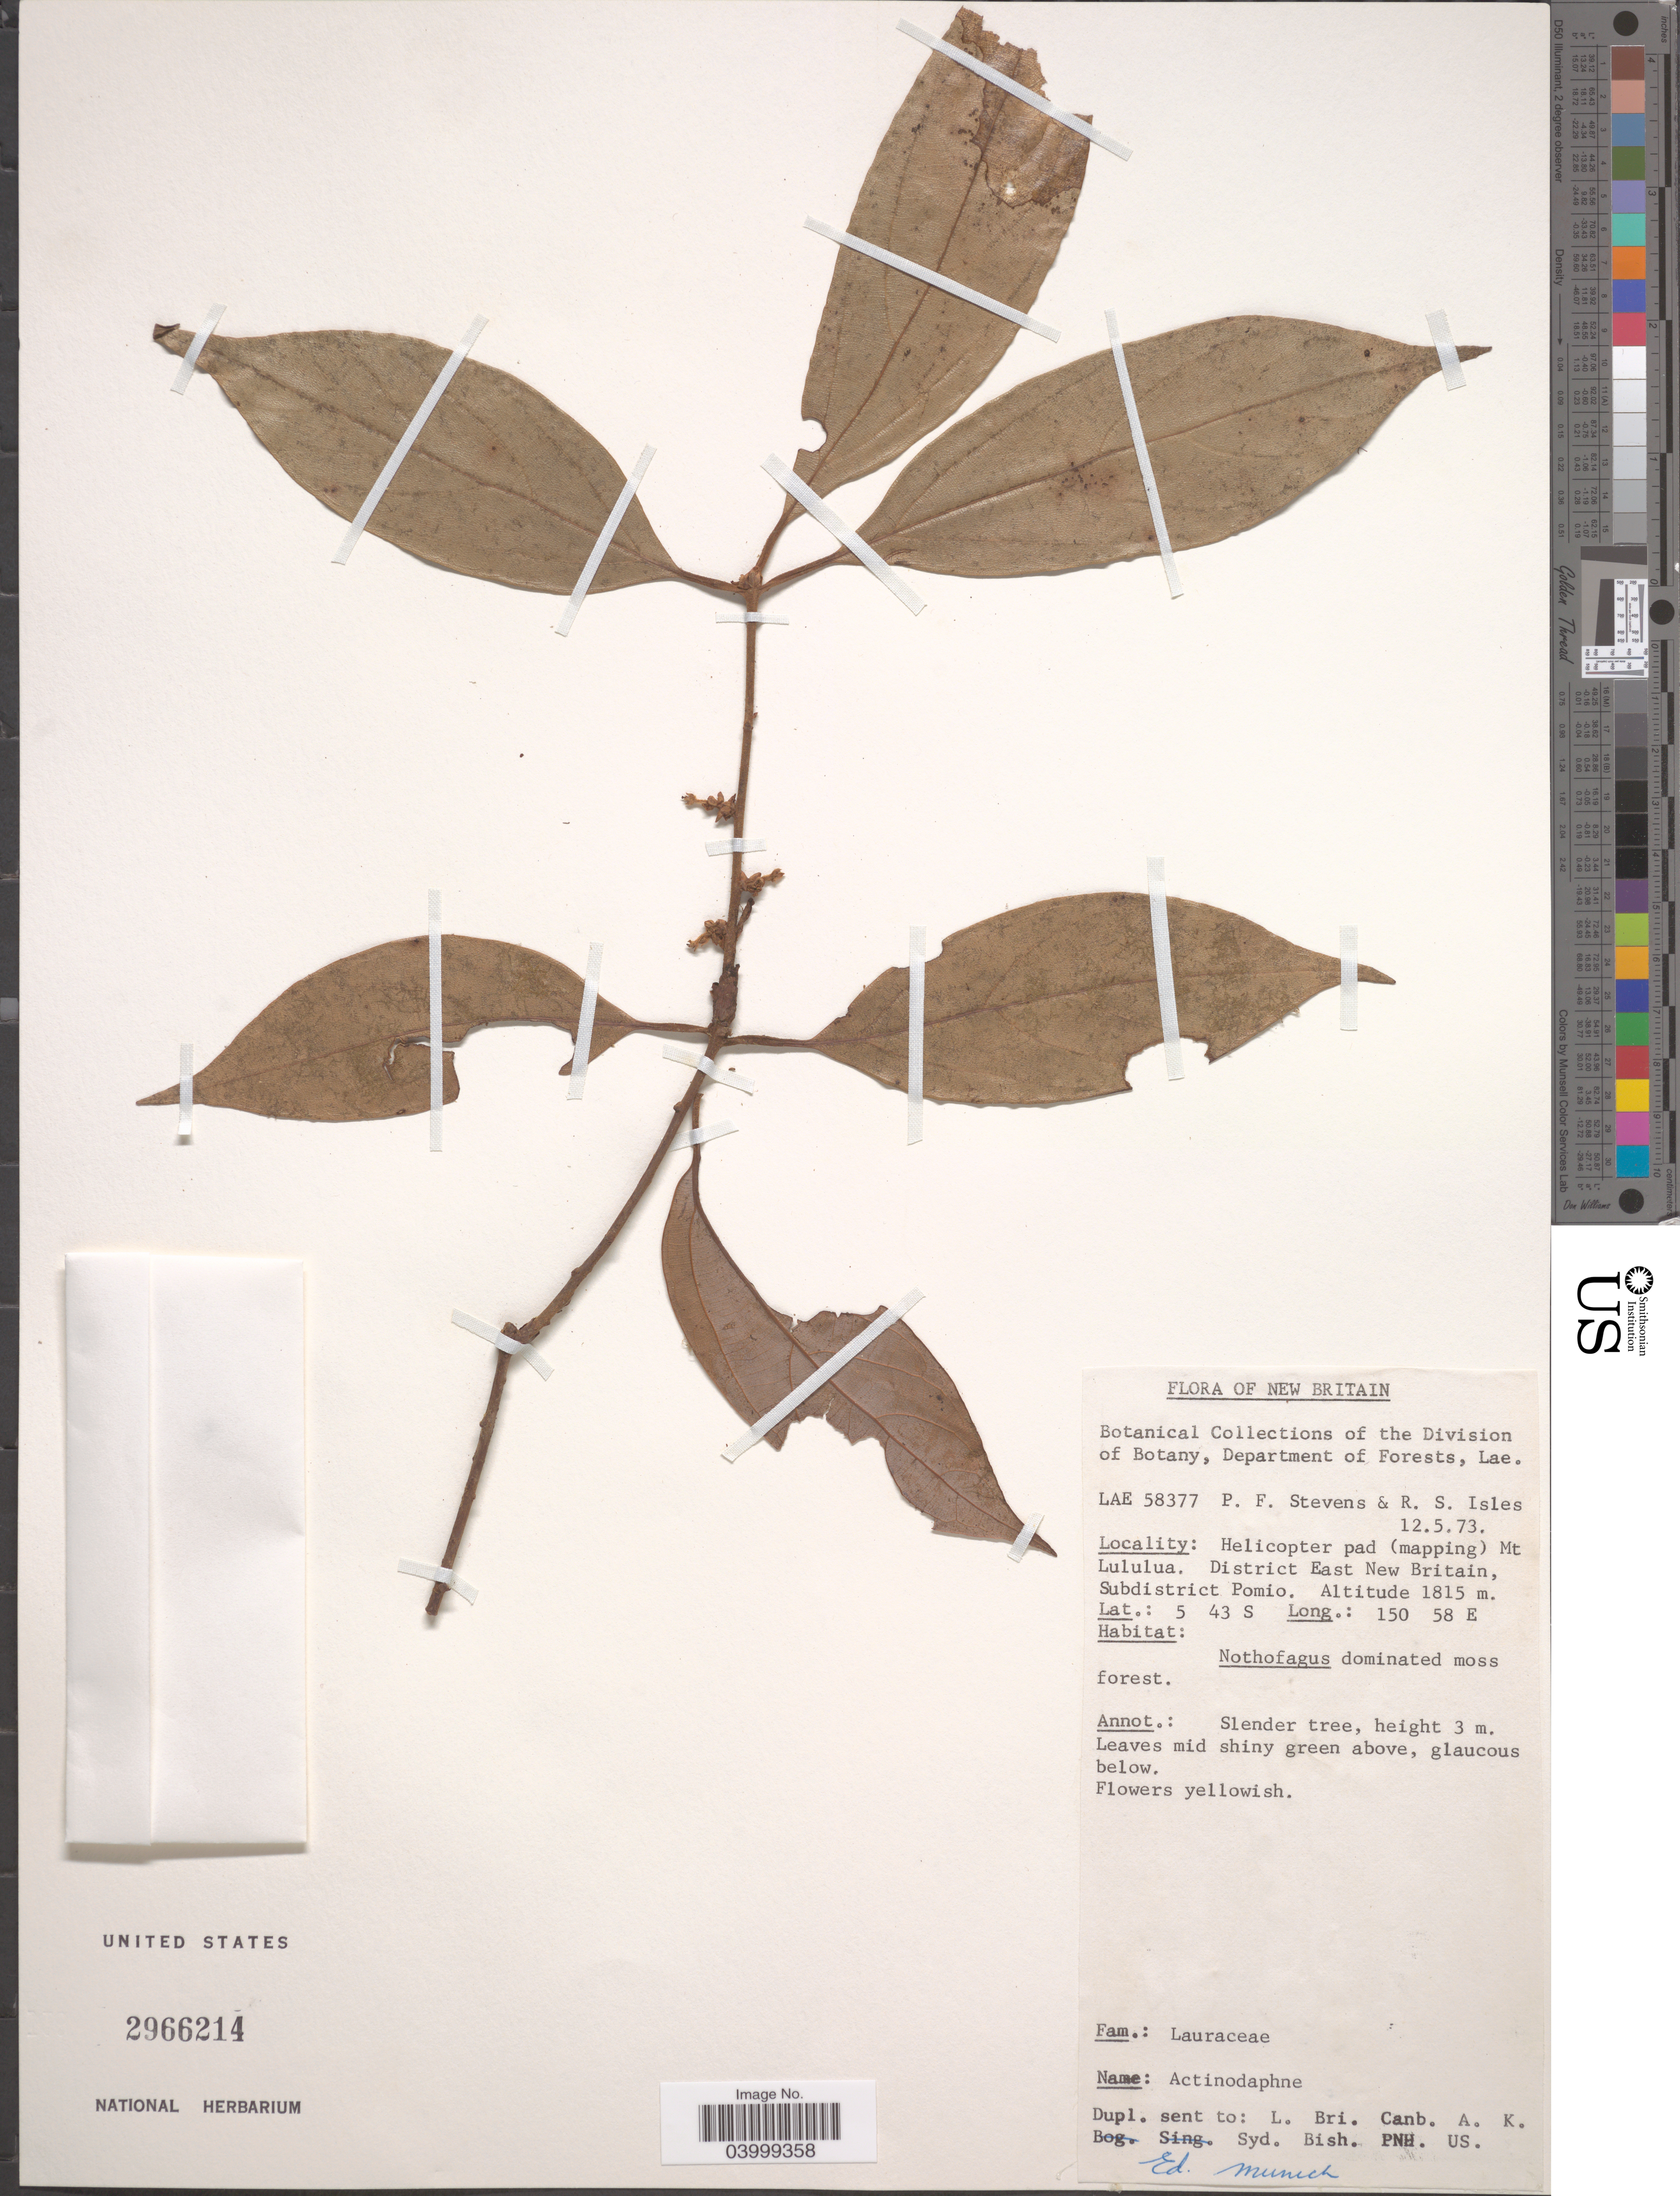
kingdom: Plantae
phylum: Tracheophyta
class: Magnoliopsida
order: Laurales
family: Lauraceae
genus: Actinodaphne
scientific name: Actinodaphne sp.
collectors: P. F. Stevens & R. Isles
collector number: LAE 58377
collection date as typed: Transcribed d/m/y: 12/5/73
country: Papua New Guinea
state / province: East New Britain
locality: New Britain. Helicopter pas (mapping) Mt Lululua. District East New Britain, Subdistrict Pomio.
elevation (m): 1815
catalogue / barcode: US 2966214